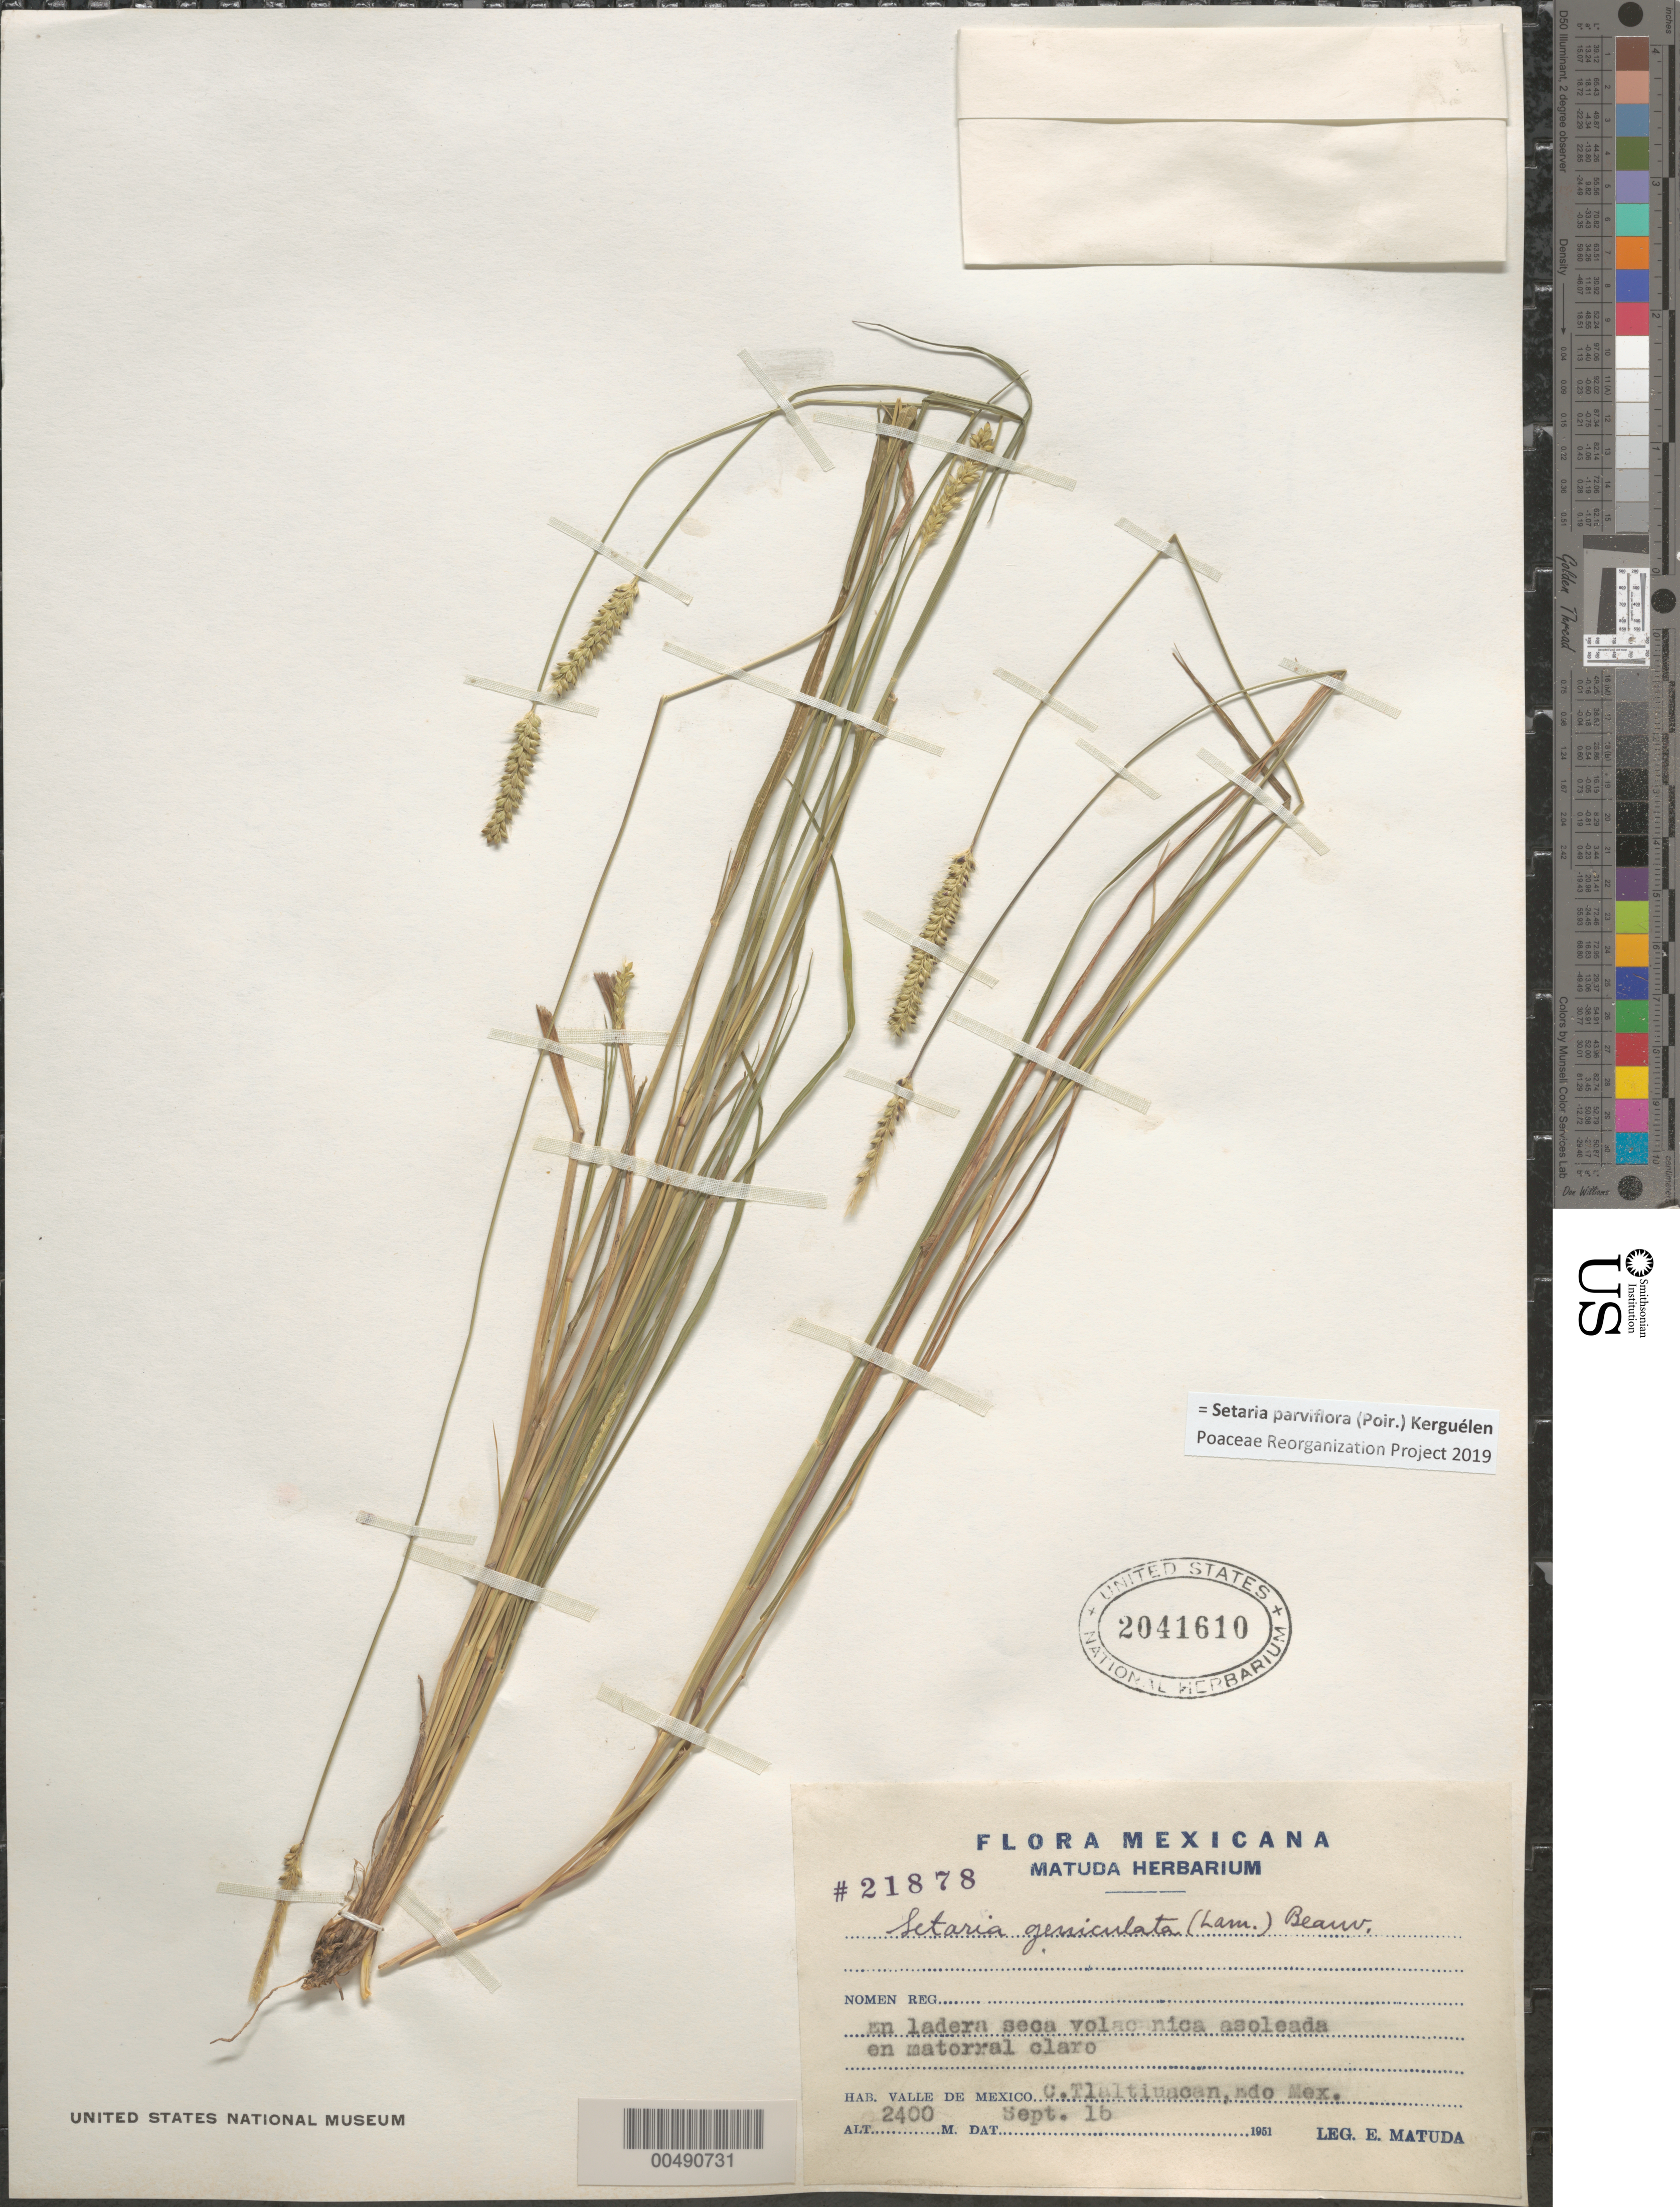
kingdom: Plantae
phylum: Tracheophyta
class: Liliopsida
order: Poales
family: Poaceae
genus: Setaria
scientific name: Setaria parviflora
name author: (Poir.) Kerguélen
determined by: Poaceae Reorganization Project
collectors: E. Matuda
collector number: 21878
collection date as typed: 16 Sep 1951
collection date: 1951-09-16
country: Mexico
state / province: México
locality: Valle de Mexico, C. Tlaltiuacan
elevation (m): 2400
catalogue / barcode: US 2041610